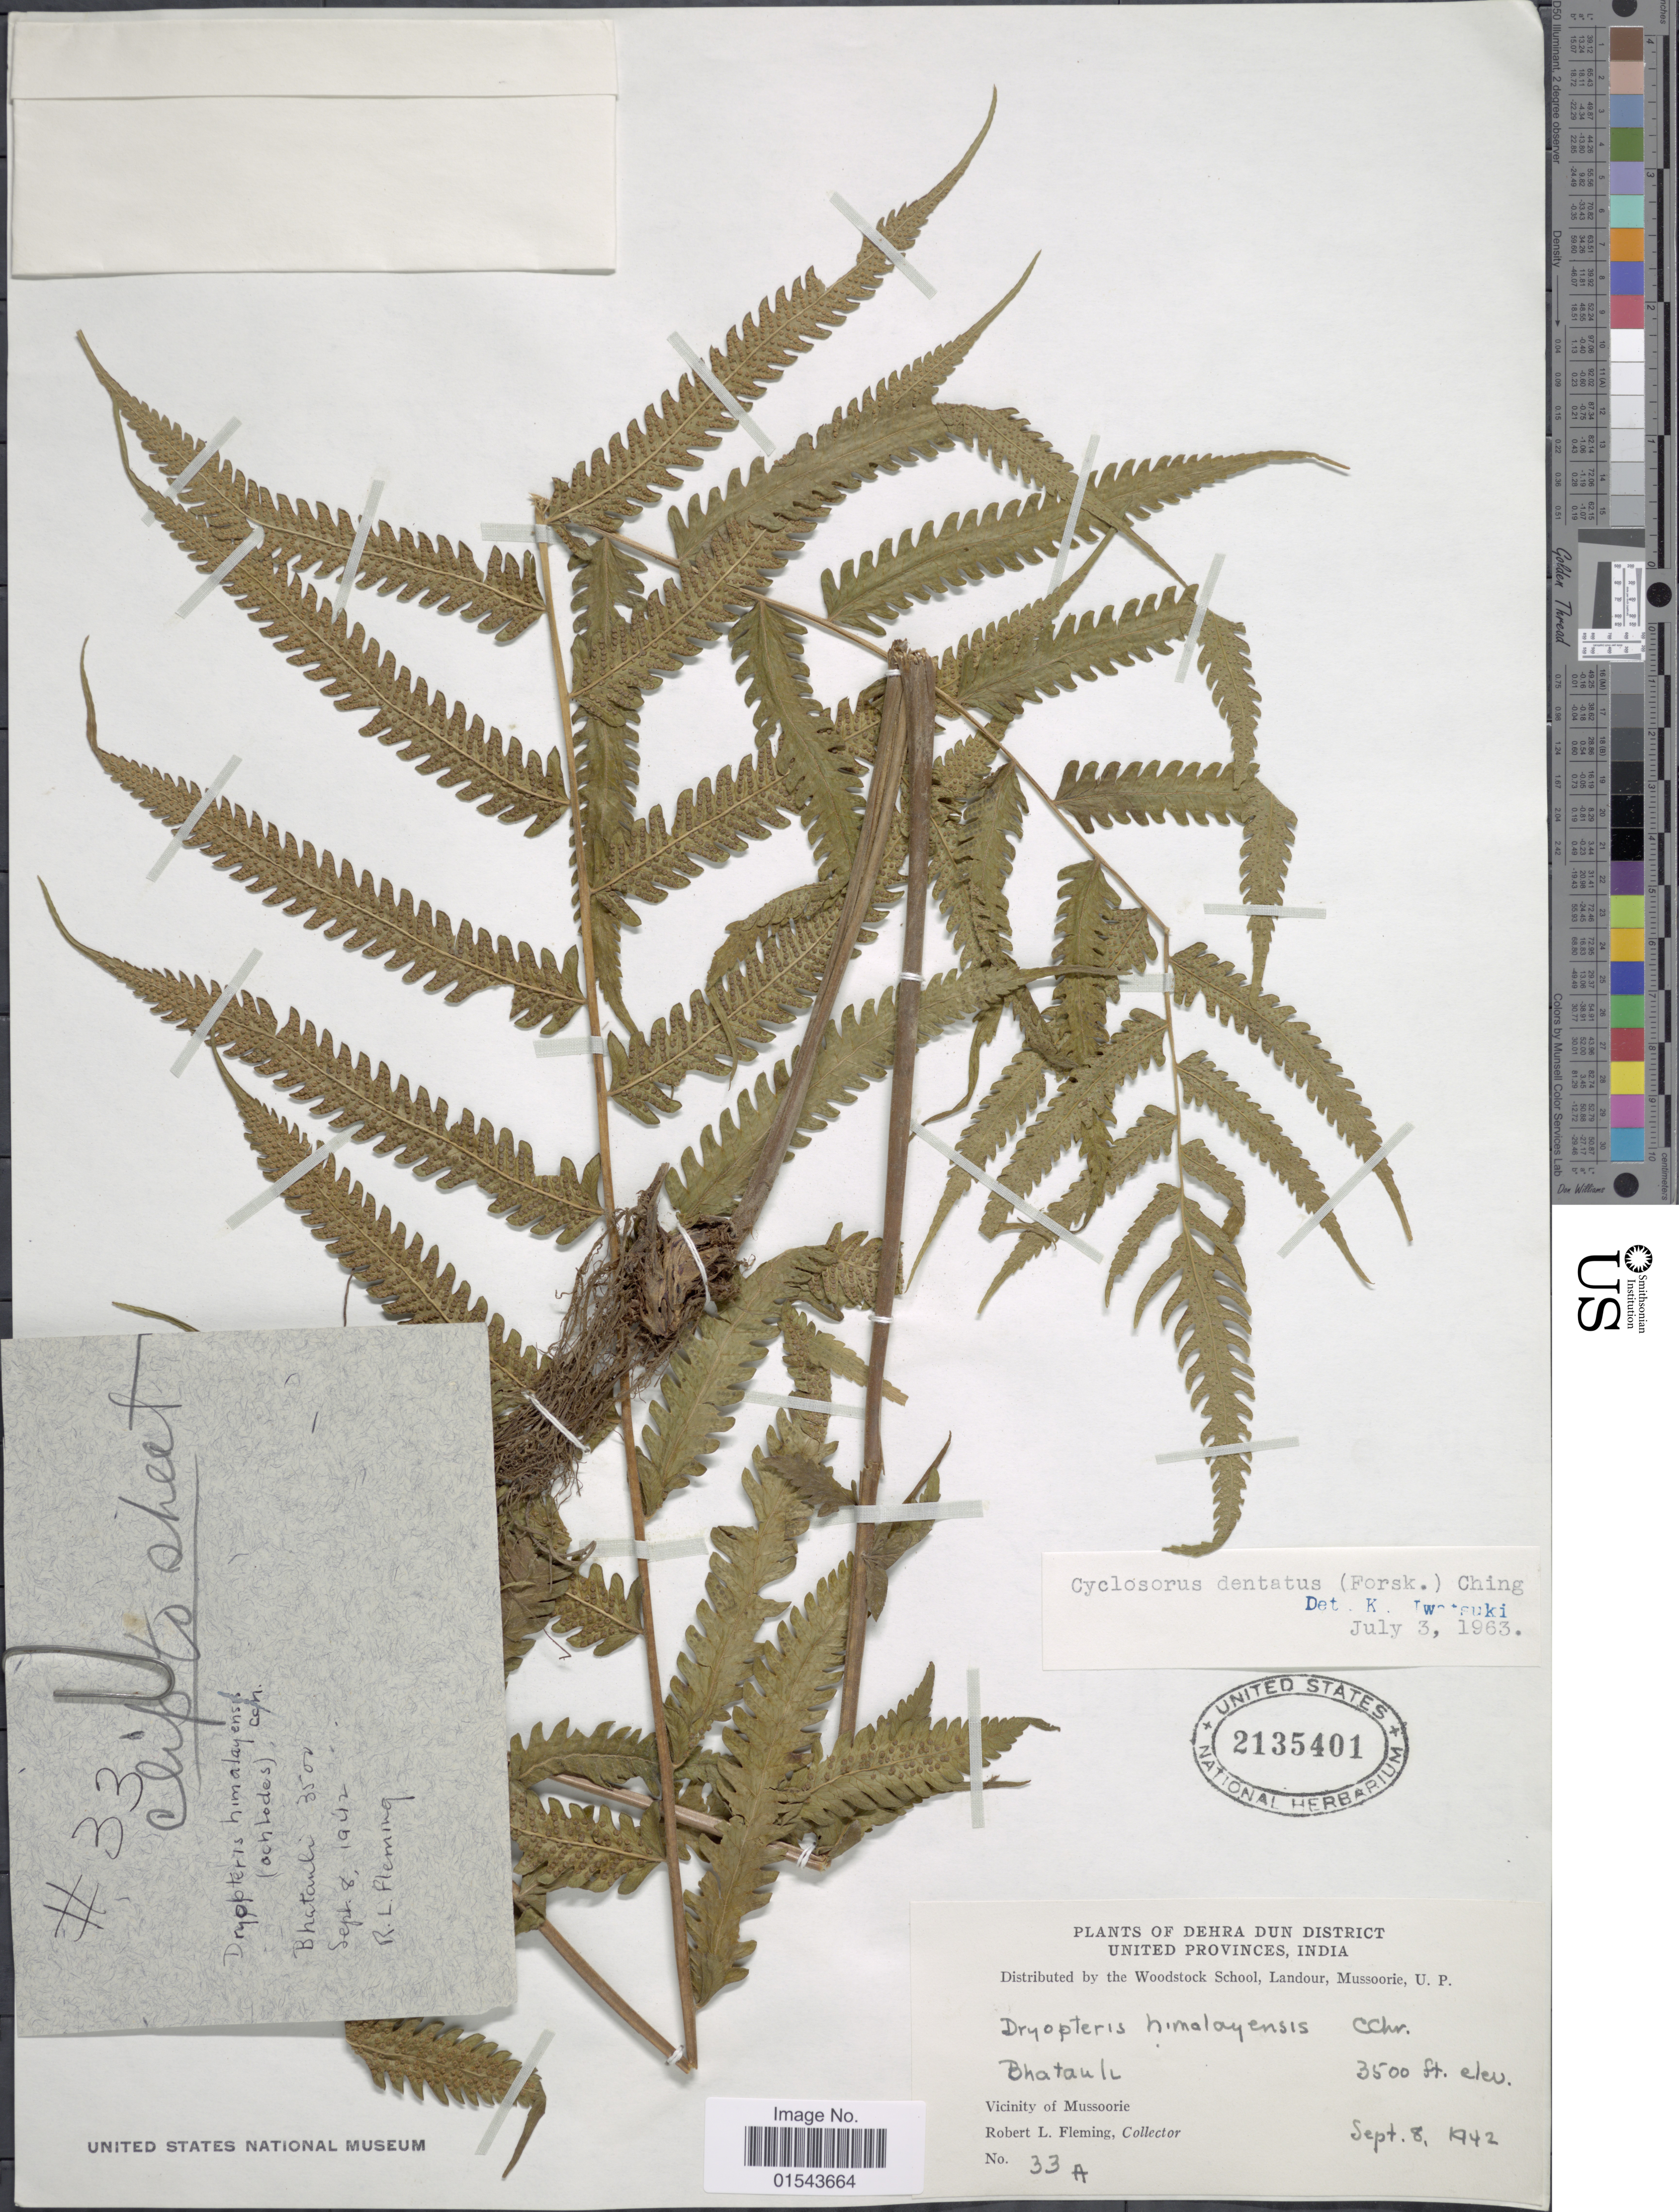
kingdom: Plantae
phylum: Tracheophyta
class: Polypodiopsida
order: Polypodiales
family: Thelypteridaceae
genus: Christella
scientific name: Christella dentata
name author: (Forssk.) Brownsey & Jermy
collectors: R. Fleming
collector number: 33A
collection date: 1942-09-08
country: India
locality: Dehra Dun District United Provinces, India. Vicinity of Mussoorie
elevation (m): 1067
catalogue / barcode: US 2135401